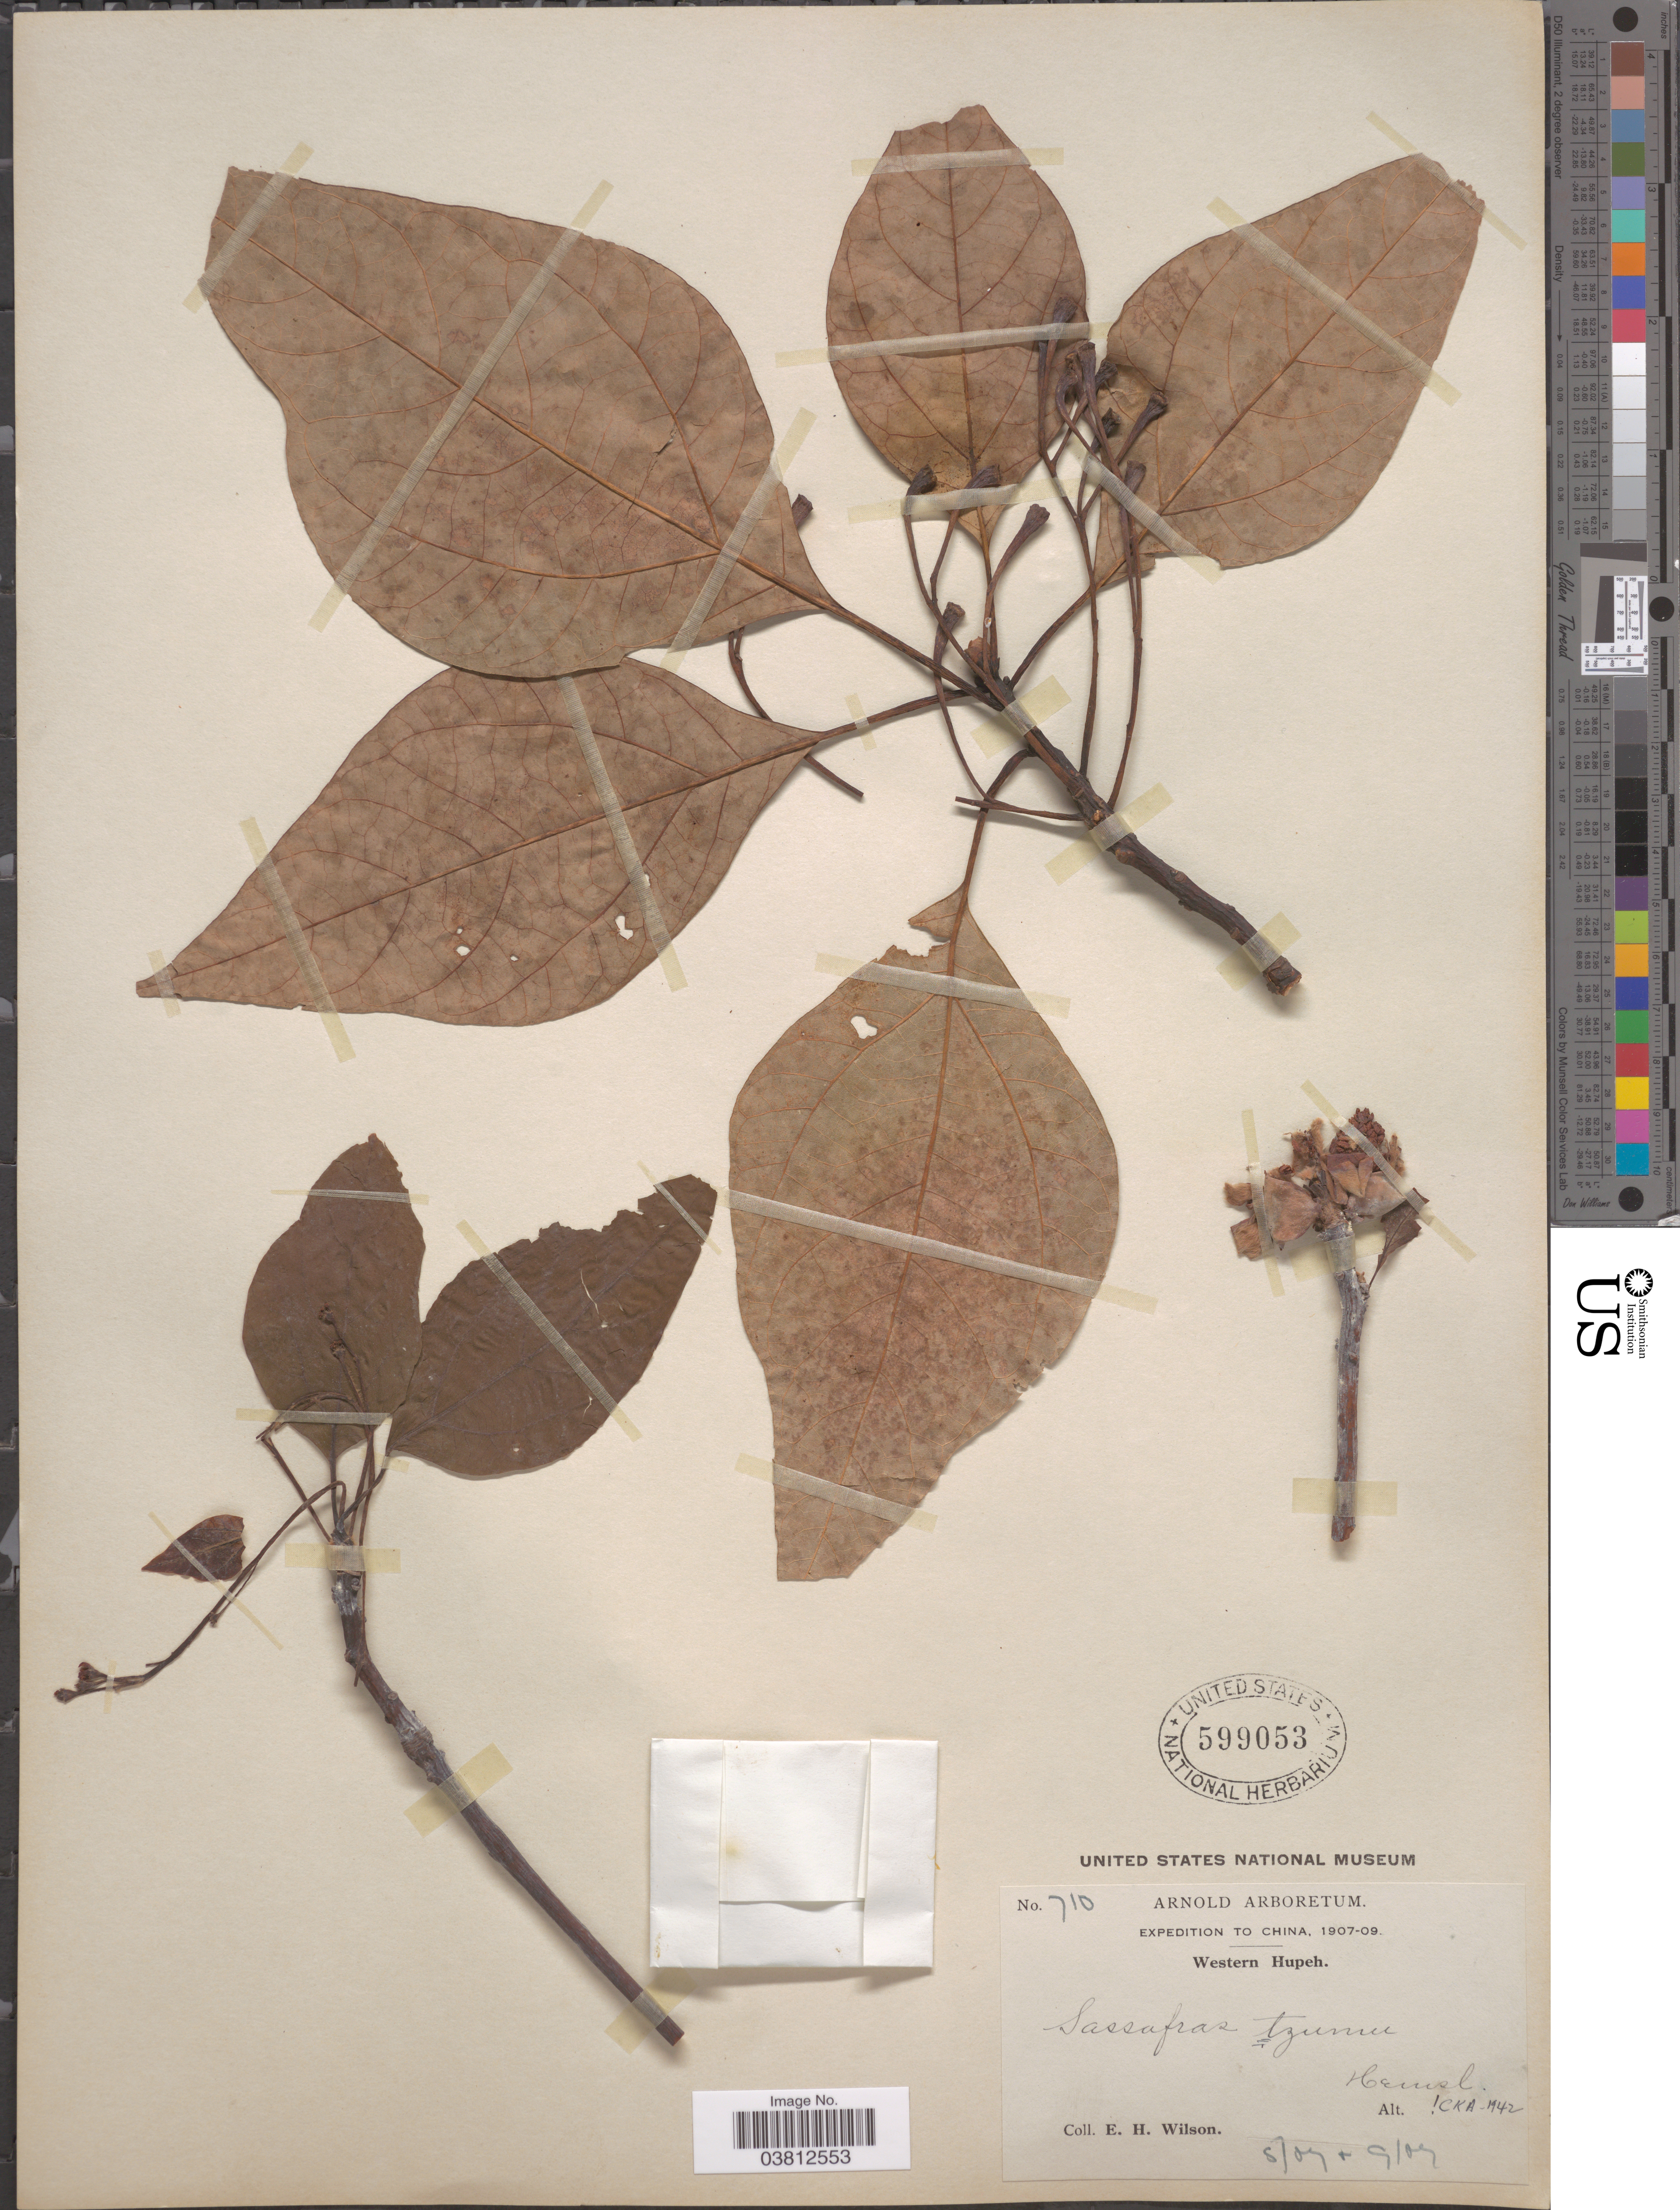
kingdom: Plantae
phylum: Tracheophyta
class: Magnoliopsida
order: Laurales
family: Lauraceae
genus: Sassafras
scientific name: Sassafras tzumu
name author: (Hemsl.) Hemsl.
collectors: E. Wilson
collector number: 710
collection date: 1907-08/1907-09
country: China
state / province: Hubei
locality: Western Hupeh.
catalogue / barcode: US 599053